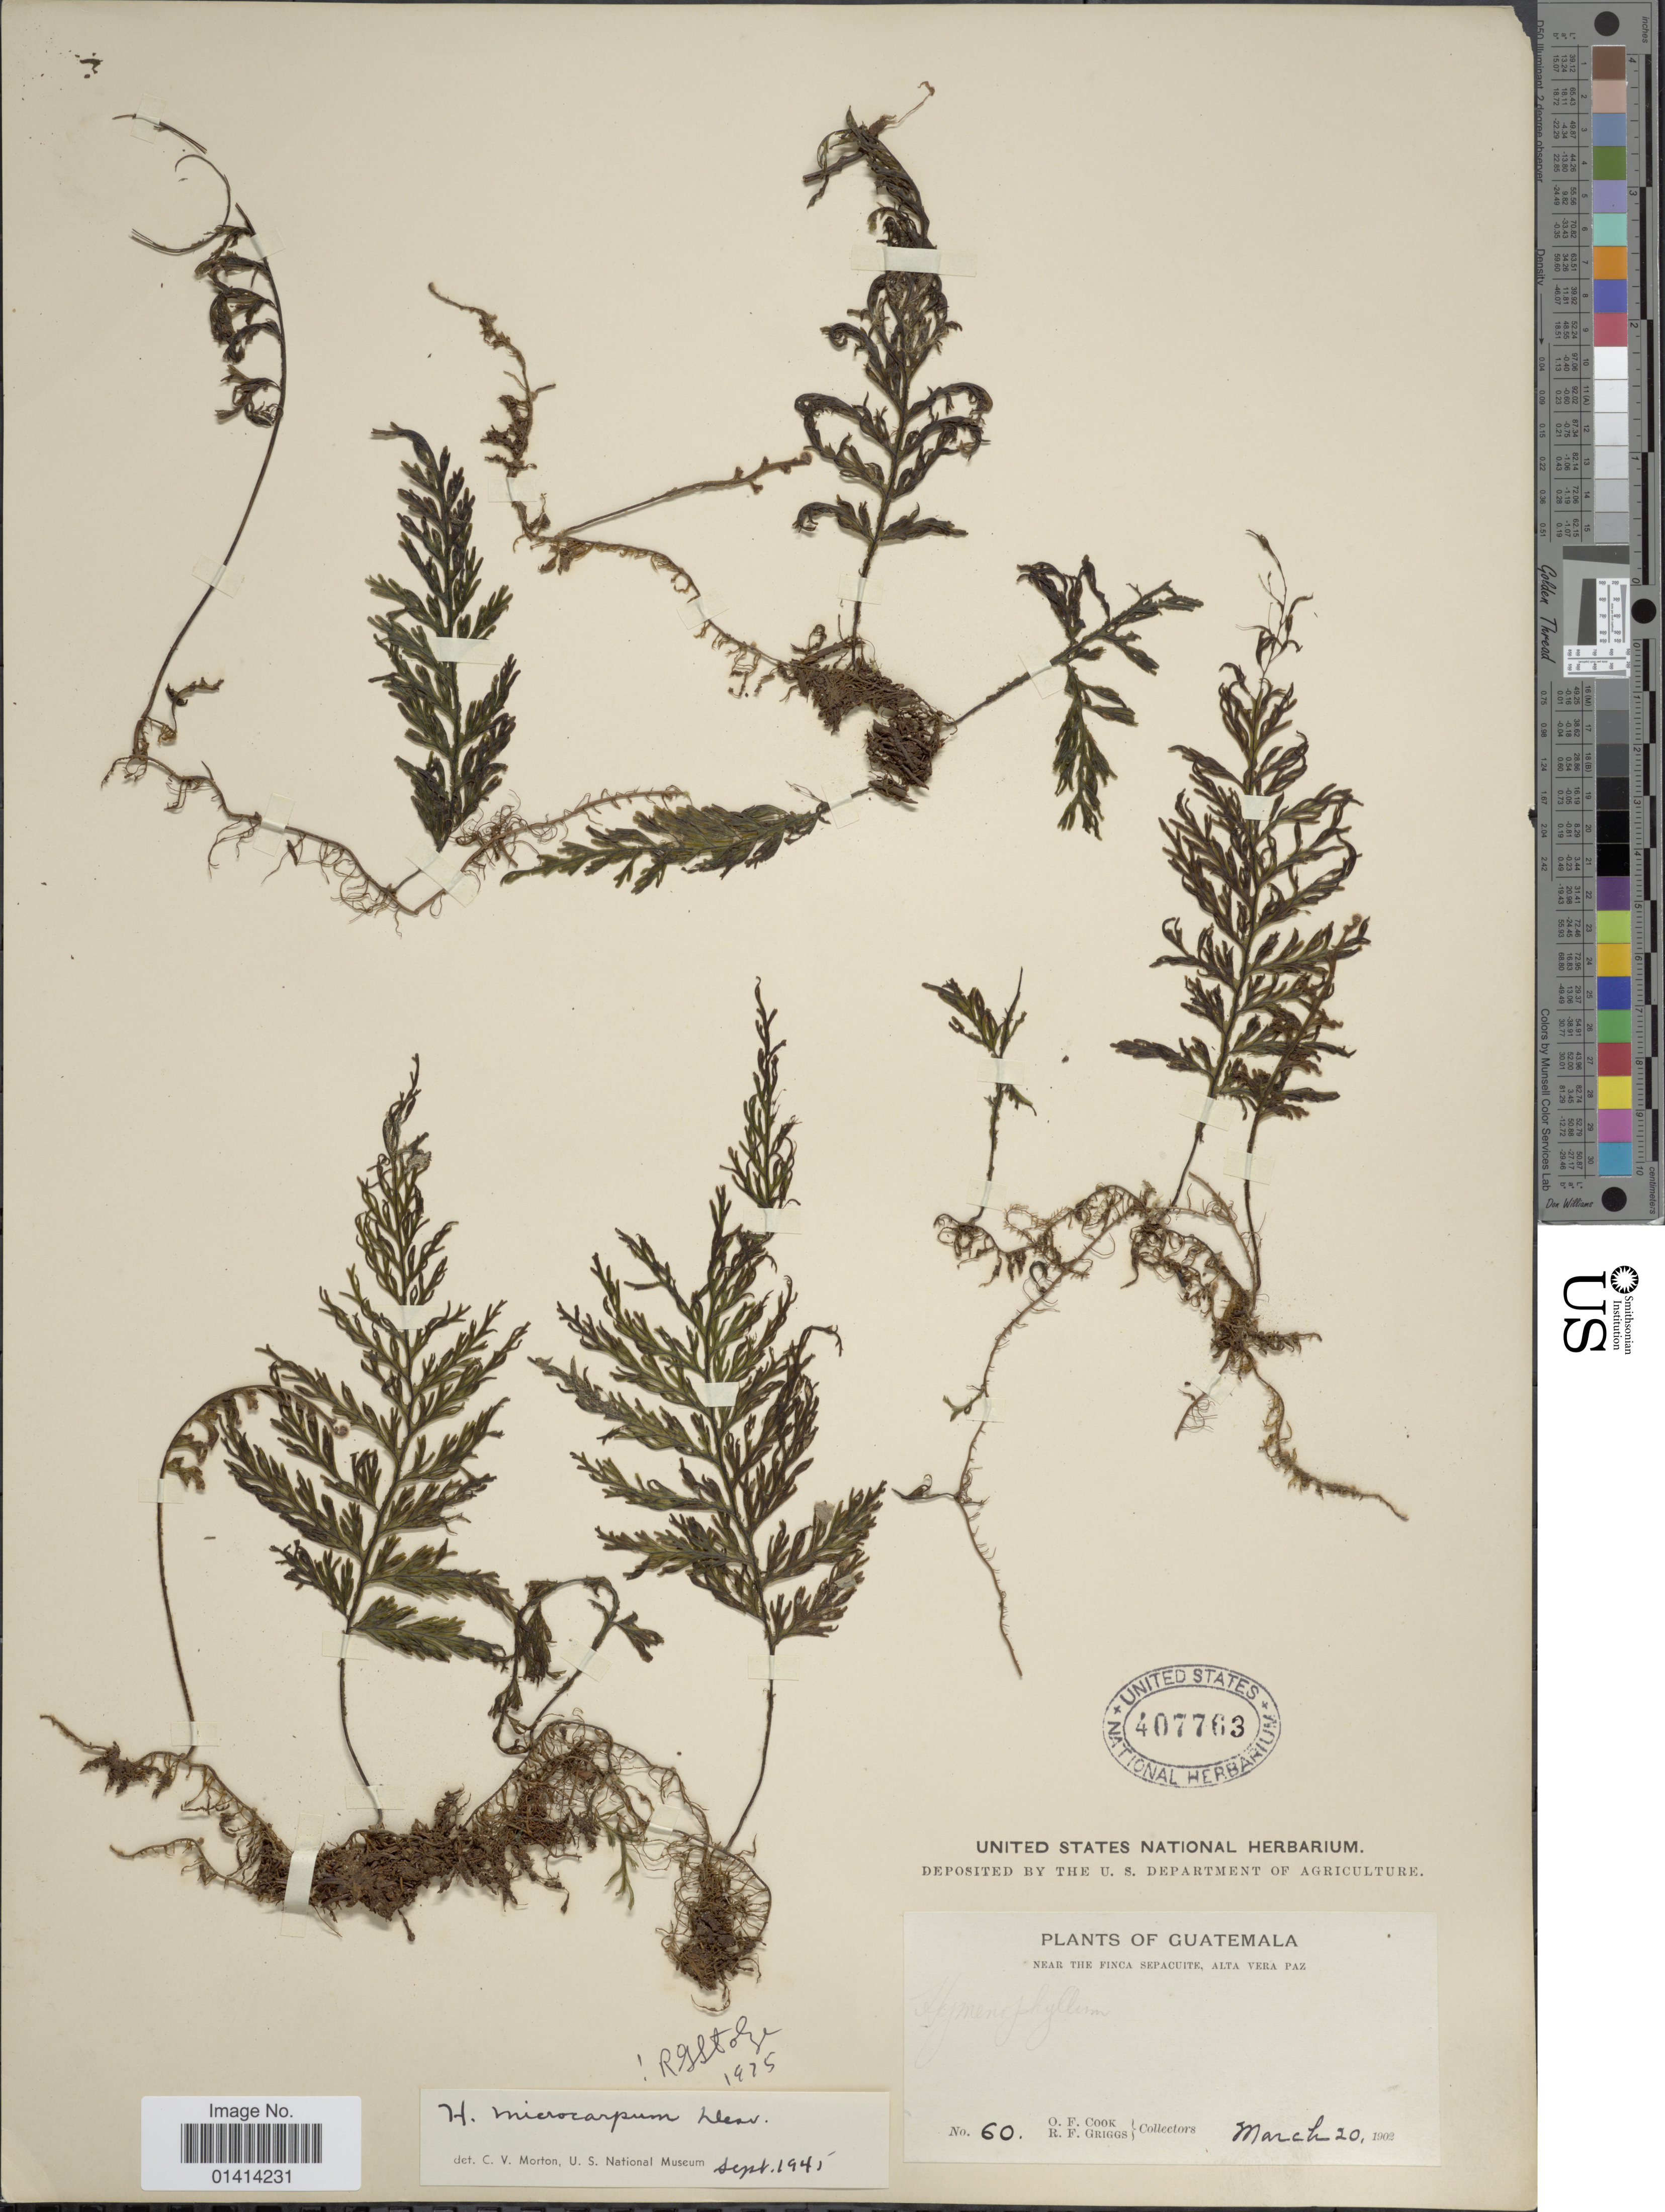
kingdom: Plantae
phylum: Tracheophyta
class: Polypodiopsida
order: Hymenophyllales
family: Hymenophyllaceae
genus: Hymenophyllum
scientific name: Hymenophyllum microcarpum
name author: (Desv.) Lellinger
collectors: O. F. Cook & R. F. Griggs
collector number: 60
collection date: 1902-03-20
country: Guatemala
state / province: Alta Verapaz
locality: Near the Finca sepacuite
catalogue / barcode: US 407763